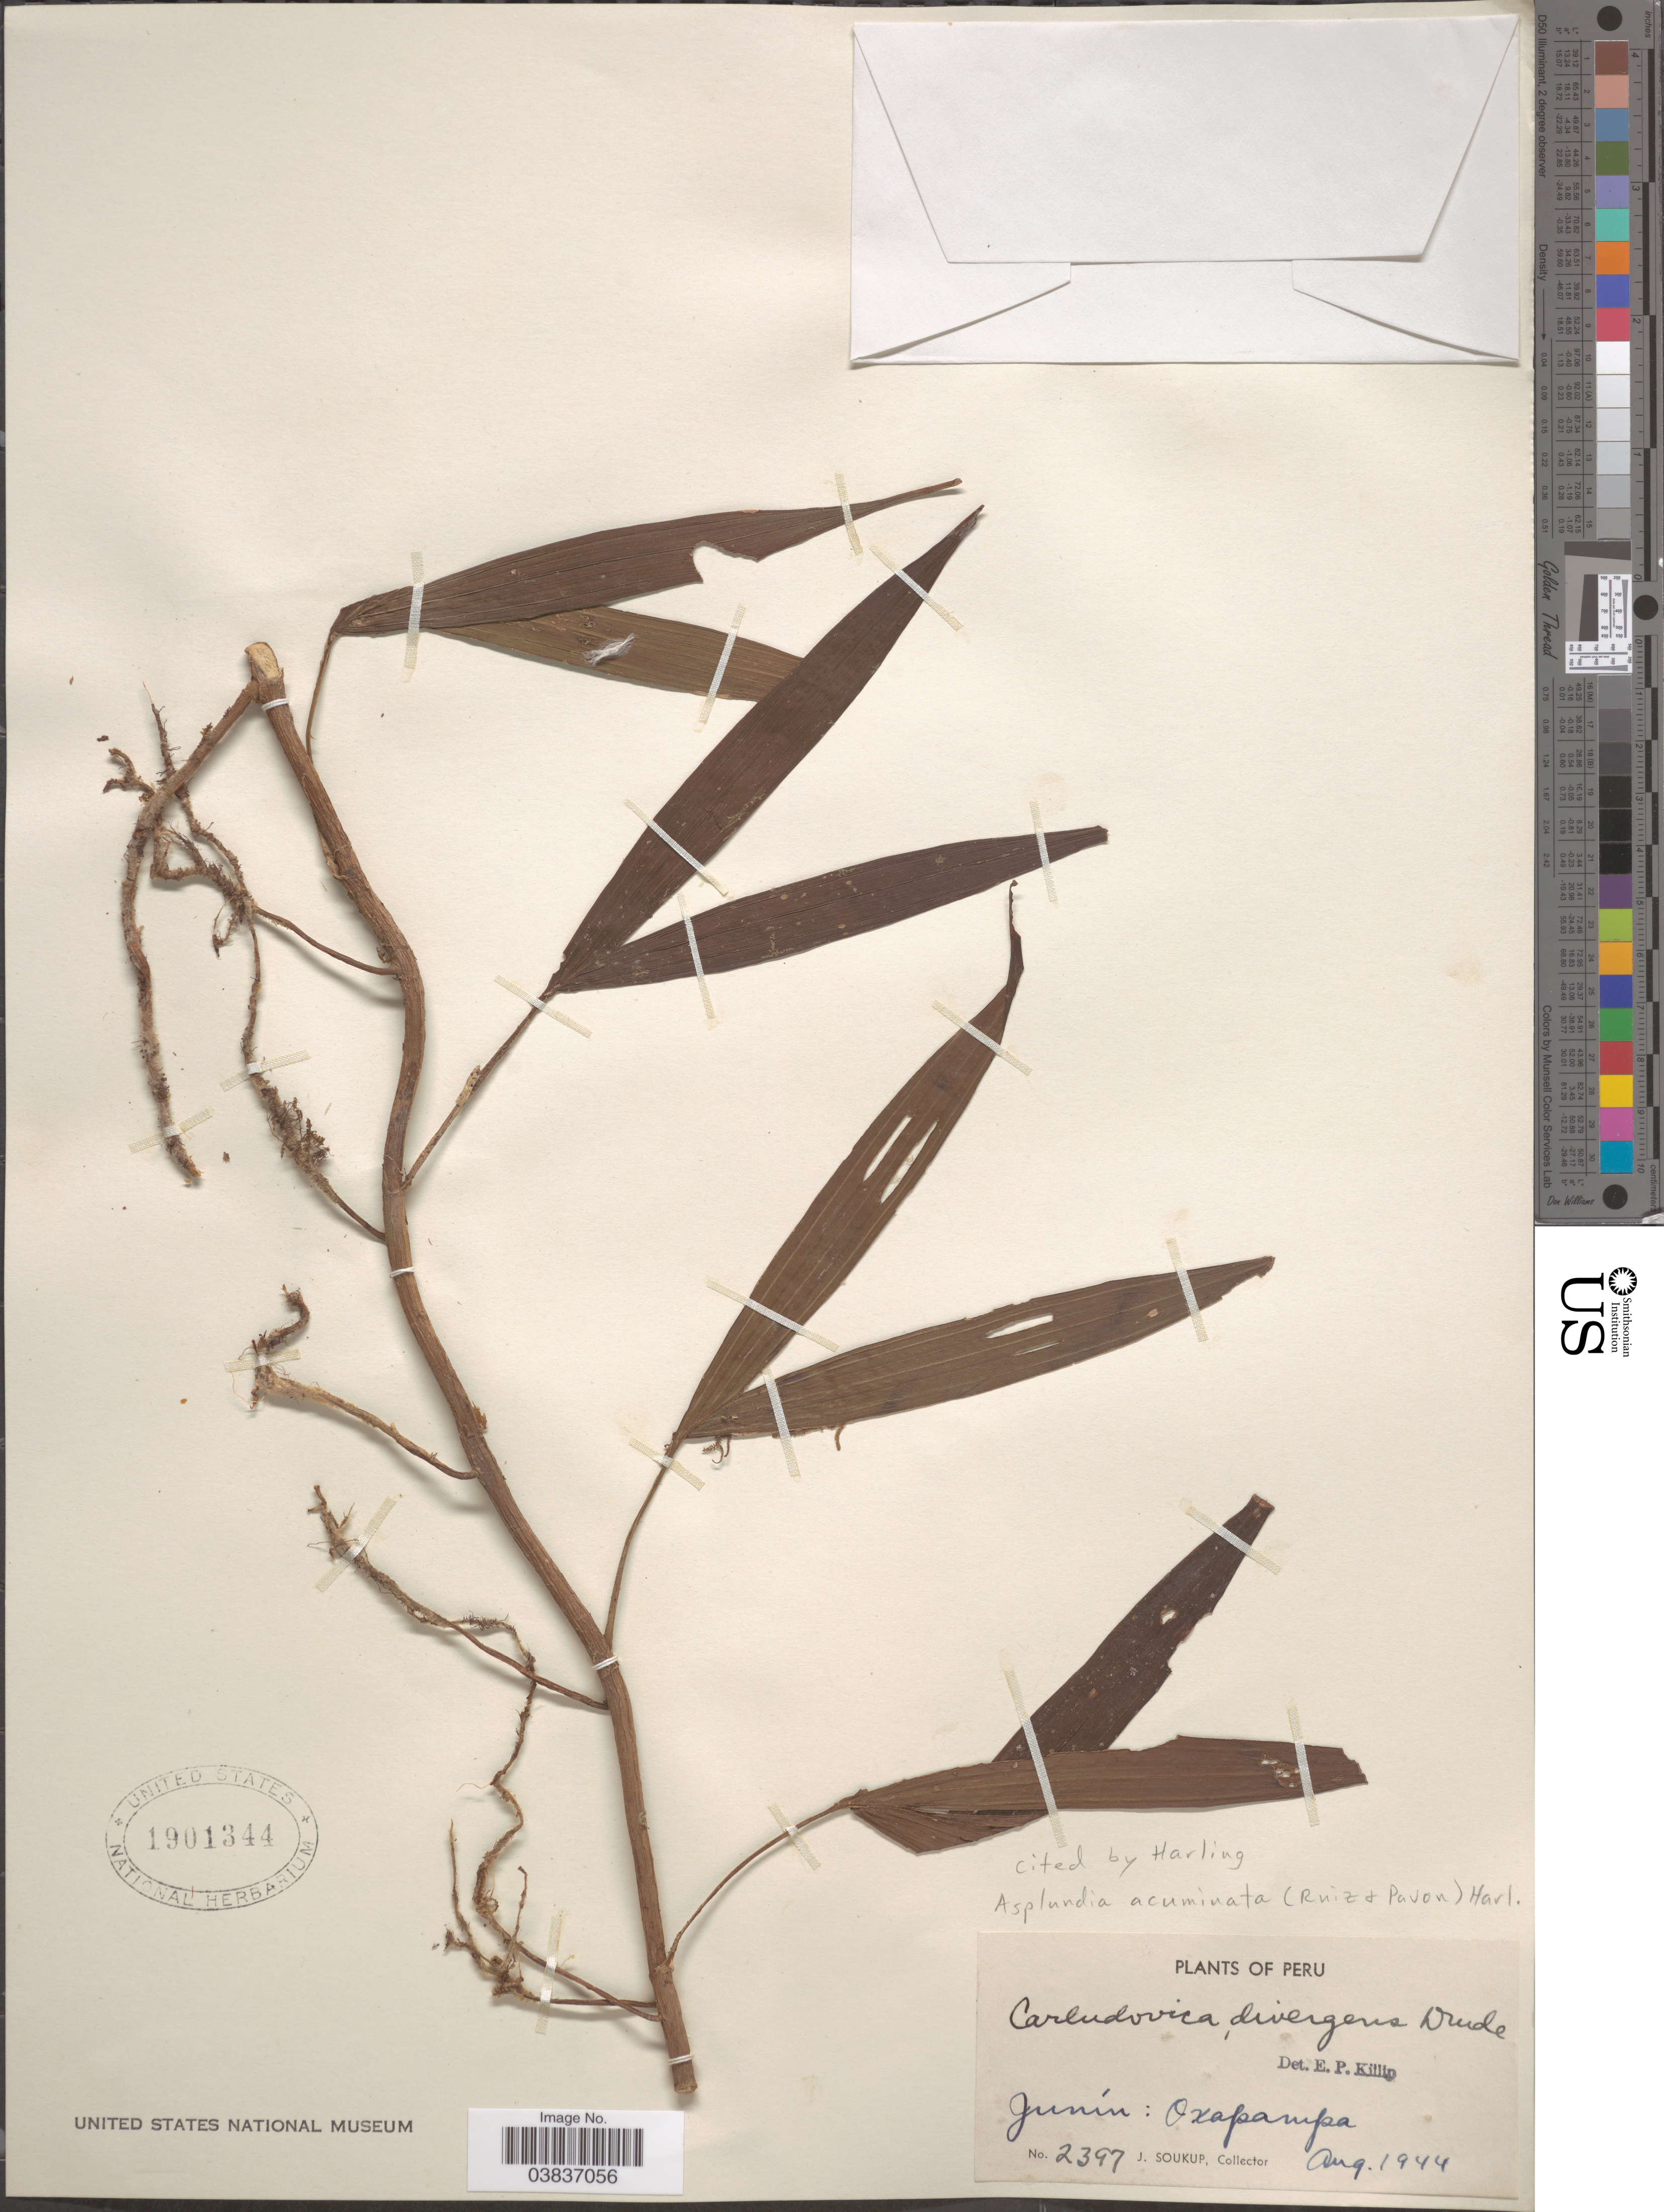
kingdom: Plantae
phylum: Tracheophyta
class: Liliopsida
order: Pandanales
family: Cyclanthaceae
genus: Asplundia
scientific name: Asplundia acuminata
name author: (Ruiz & Pav.) Harling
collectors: J. Soukup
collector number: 2397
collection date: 1944-08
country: Peru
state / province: Junín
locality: Oxapampa.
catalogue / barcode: US 1901344